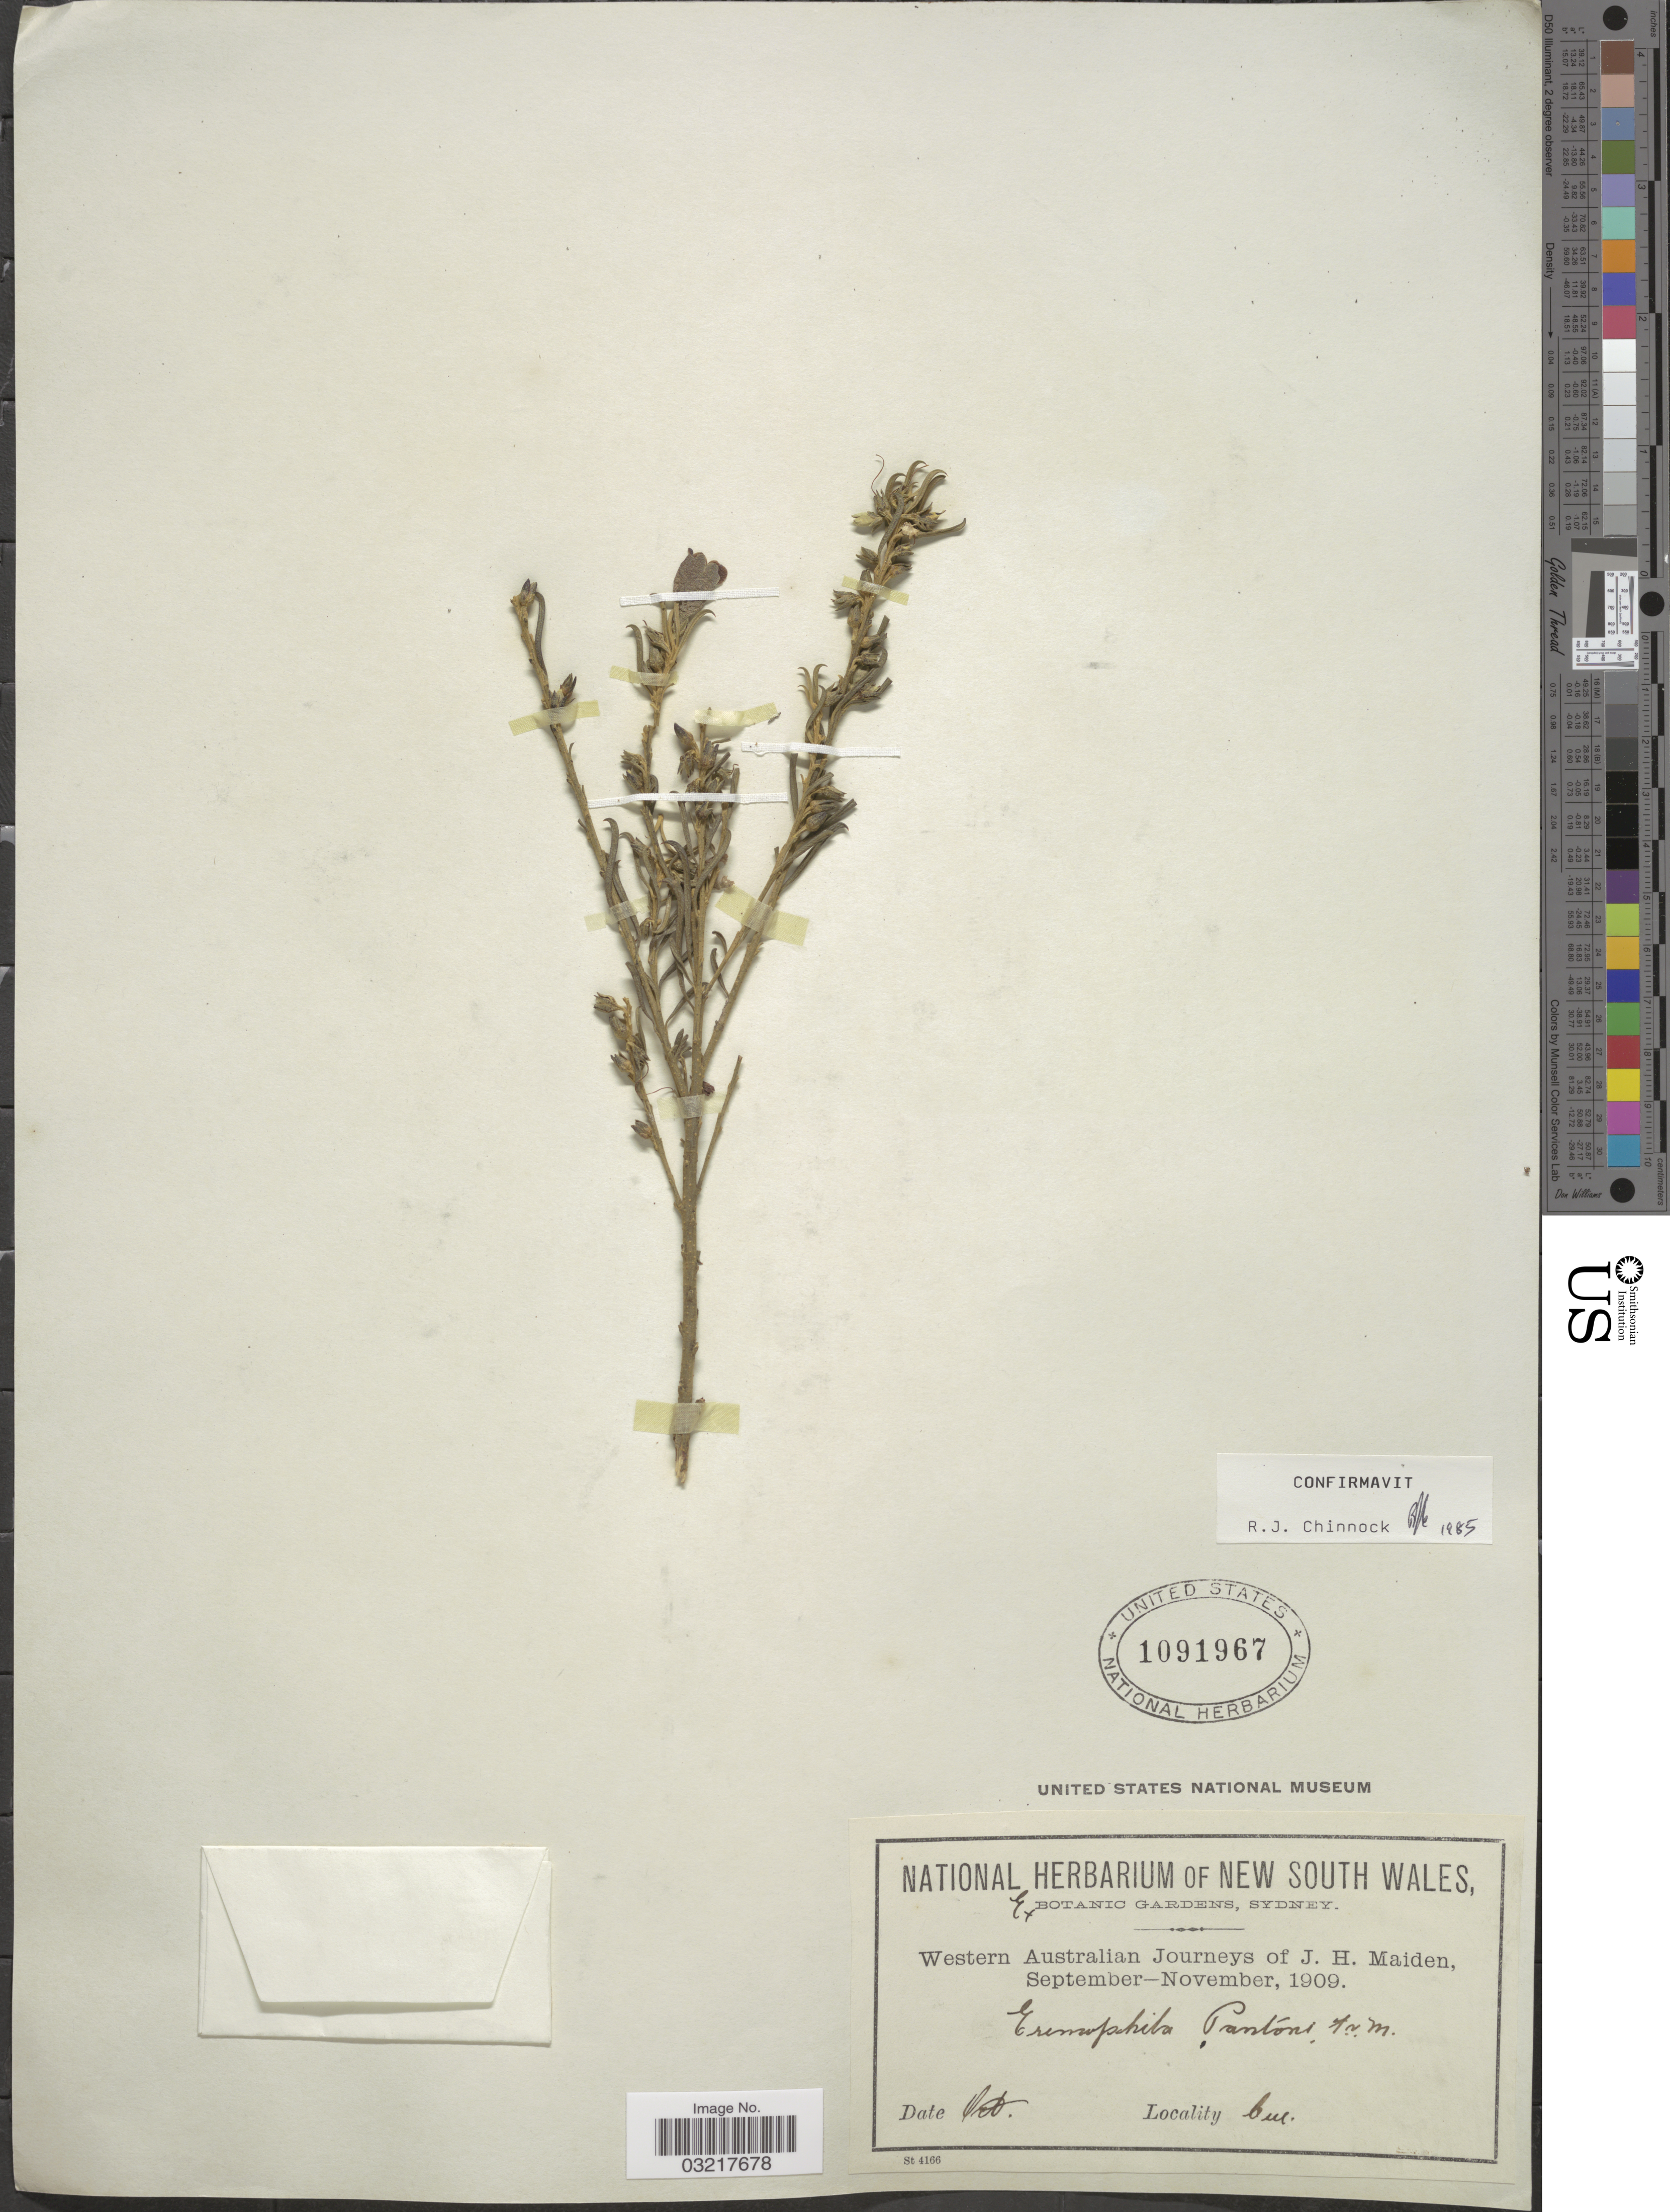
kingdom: Plantae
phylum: Tracheophyta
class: Magnoliopsida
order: Lamiales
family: Scrophulariaceae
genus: Eremophila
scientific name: Eremophila pantoni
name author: F. Muell.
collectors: J. Maiden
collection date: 1909-10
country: Australia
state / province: Western Australia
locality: Cue.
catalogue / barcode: US 1091967